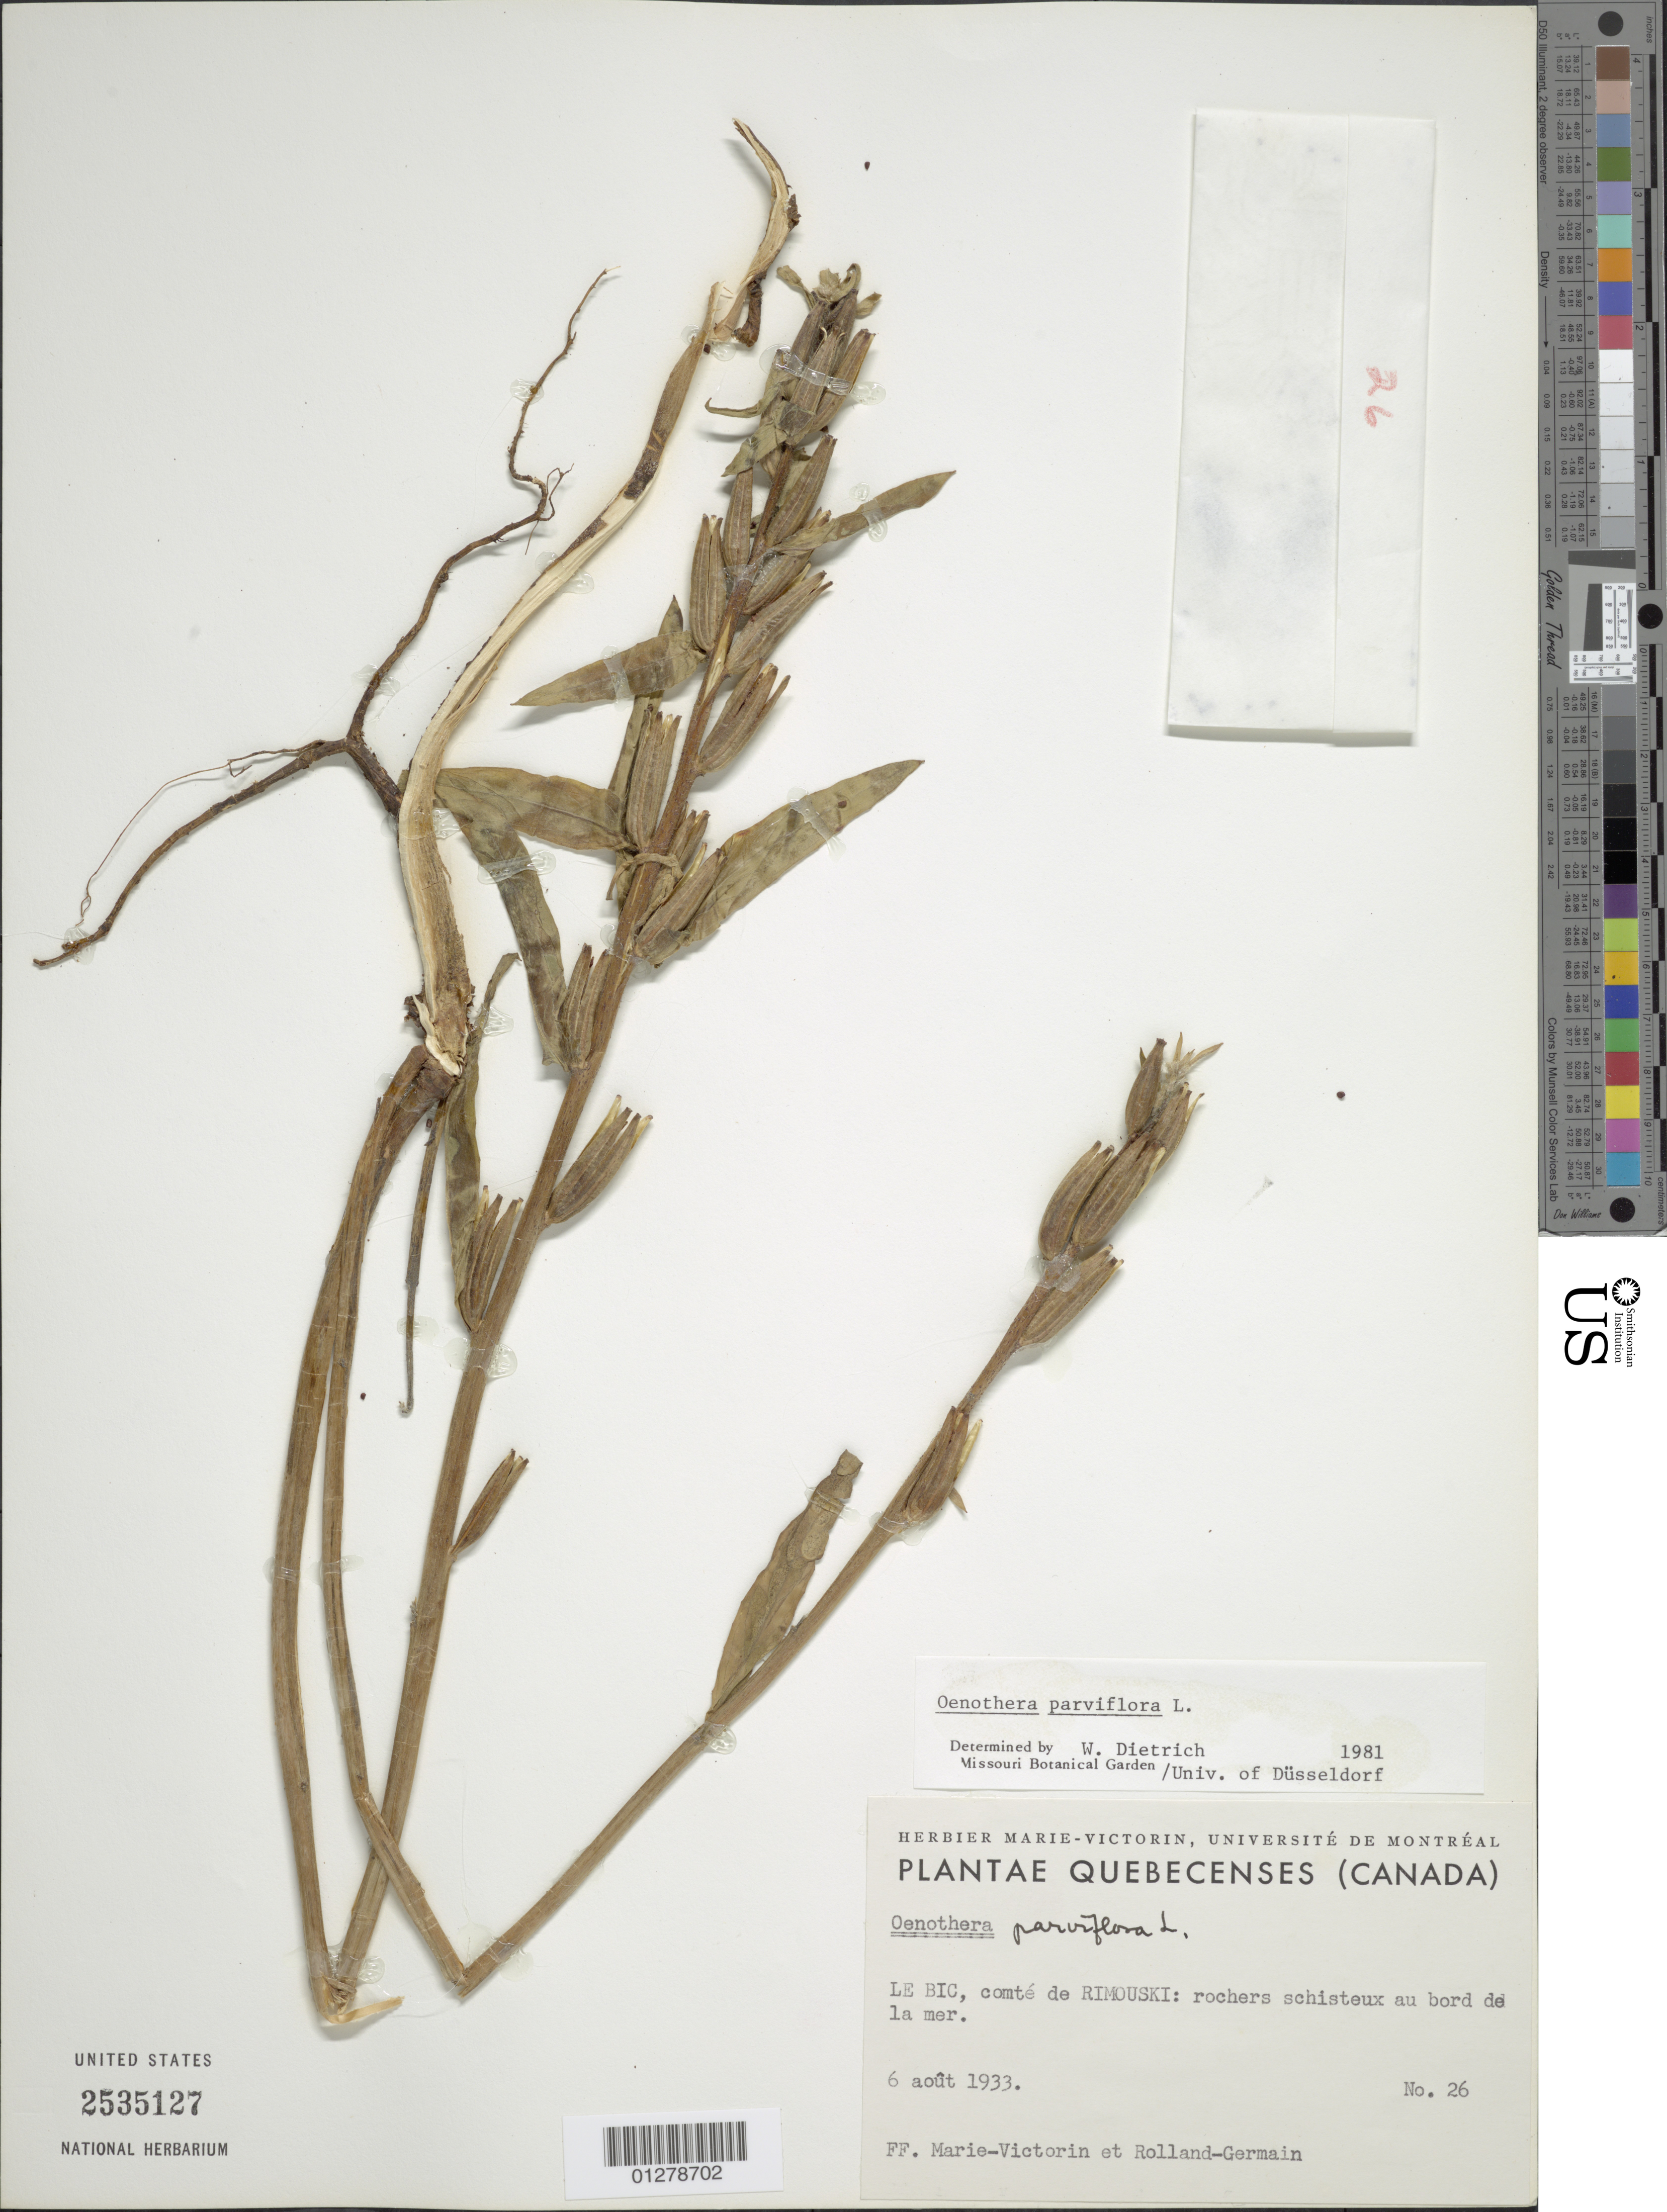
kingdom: Plantae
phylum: Tracheophyta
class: Magnoliopsida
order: Myrtales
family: Onagraceae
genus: Oenothera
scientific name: Oenothera parviflora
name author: L.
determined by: Dietrich, W.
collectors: Fr. Marie-Victorin & Rolland-Germain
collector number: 26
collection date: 1933-08-06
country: Canada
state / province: Quebec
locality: Le Big, comte de Rimouski.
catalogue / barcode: US 2535127